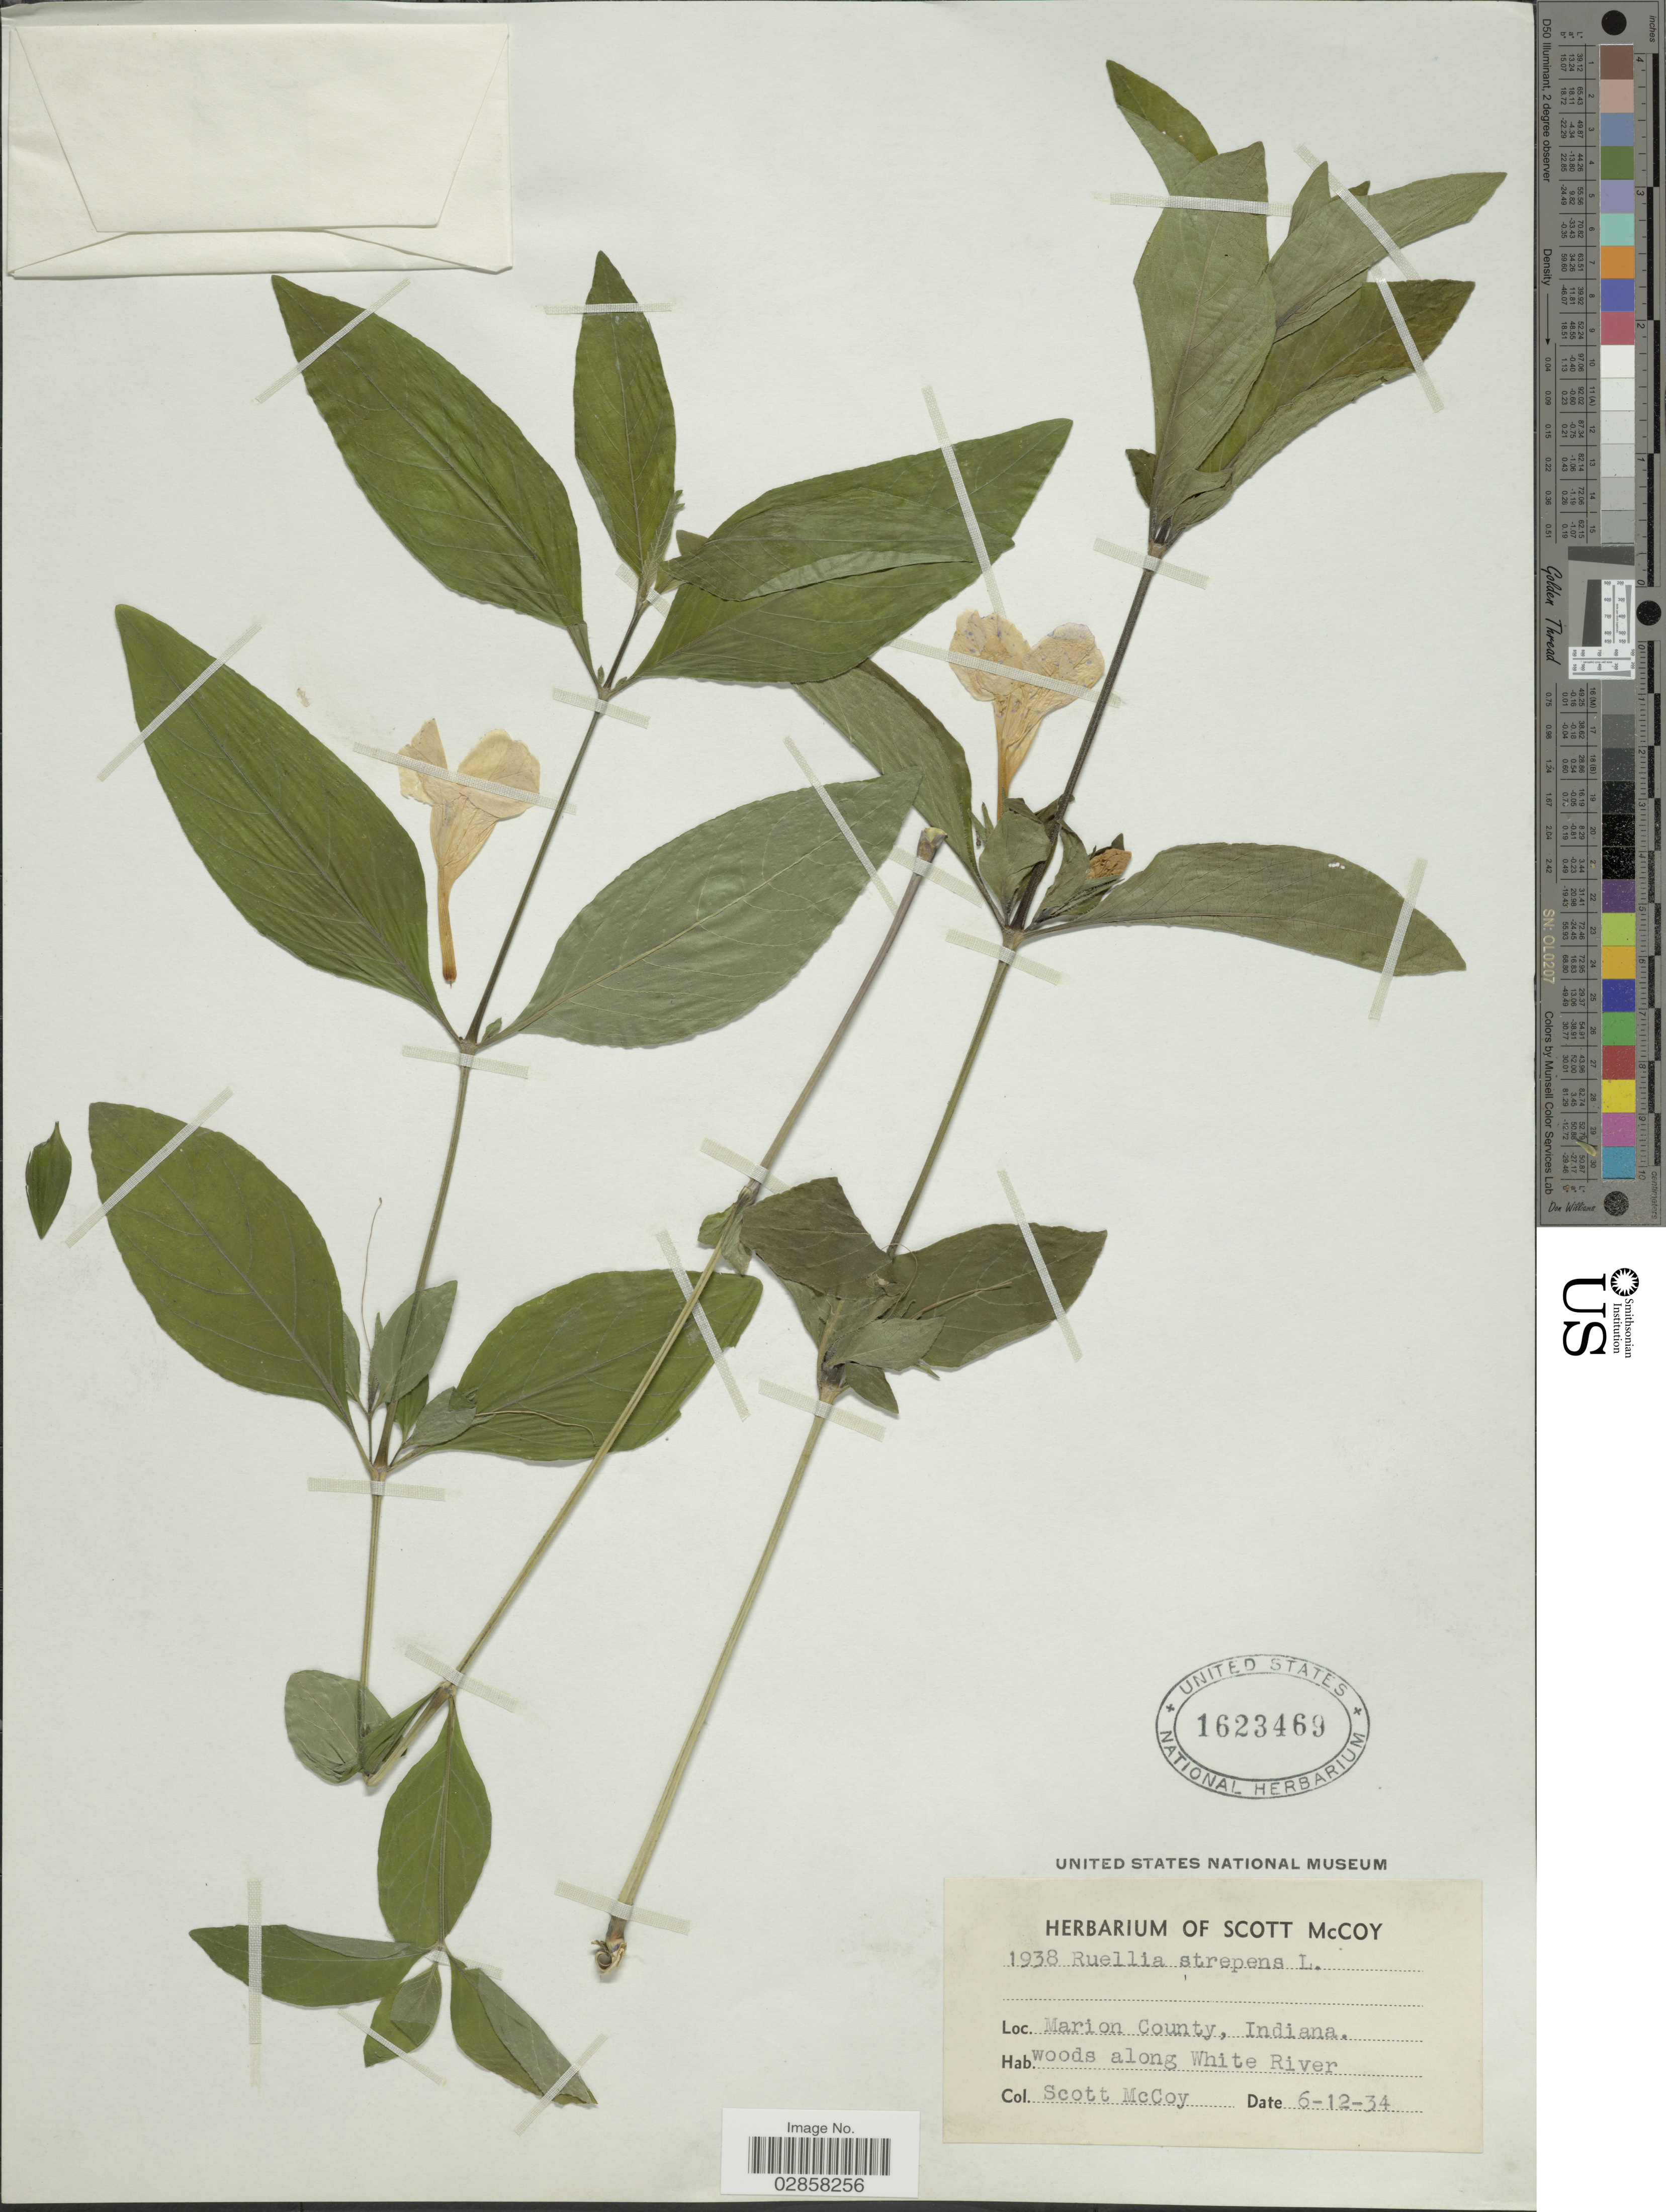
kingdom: Plantae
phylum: Tracheophyta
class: Magnoliopsida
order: Lamiales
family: Acanthaceae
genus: Ruellia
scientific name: Ruellia strepens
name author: L.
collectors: S. McCoy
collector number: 1938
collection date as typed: Transcribed d/m/y: 6/12/34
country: United States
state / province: Indiana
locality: Marion County. Woods along White River.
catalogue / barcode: US 1623469